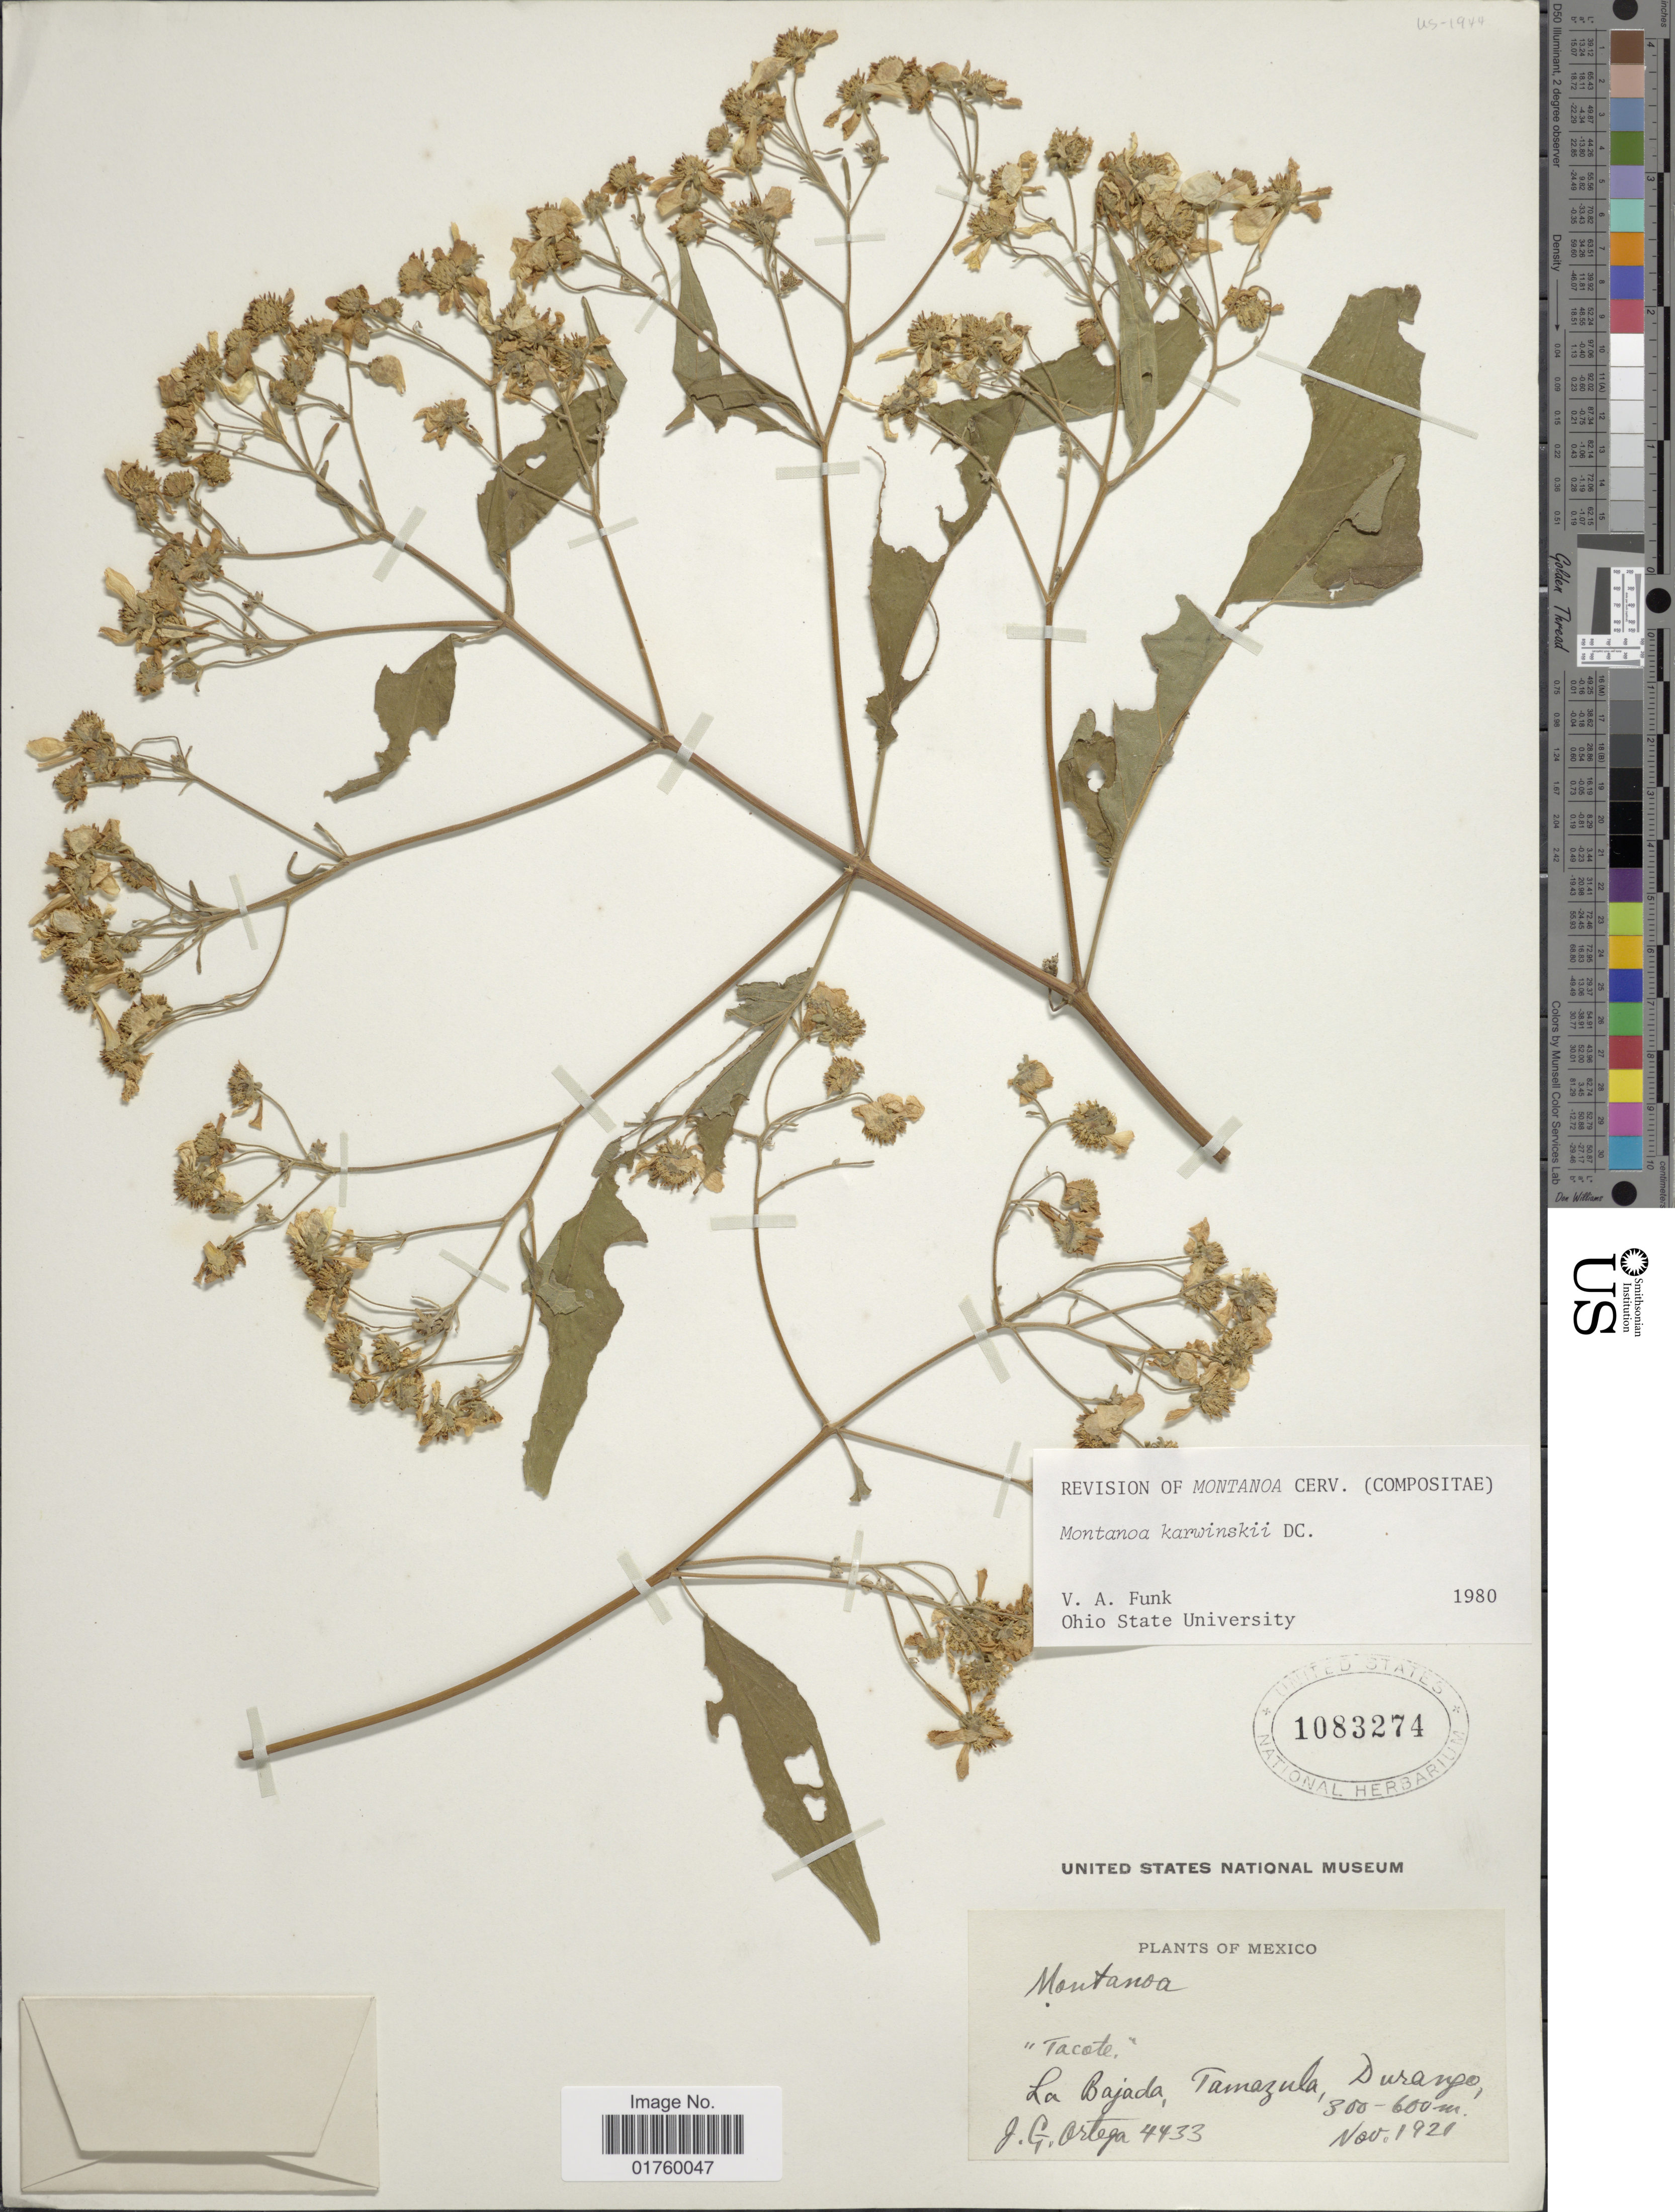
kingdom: Plantae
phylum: Tracheophyta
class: Magnoliopsida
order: Asterales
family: Asteraceae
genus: Montanoa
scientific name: Montanoa karwinskii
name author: DC.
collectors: J. Ortega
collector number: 4433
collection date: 1921-11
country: Mexico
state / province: Durango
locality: Tacote.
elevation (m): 300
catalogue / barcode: US 1083274